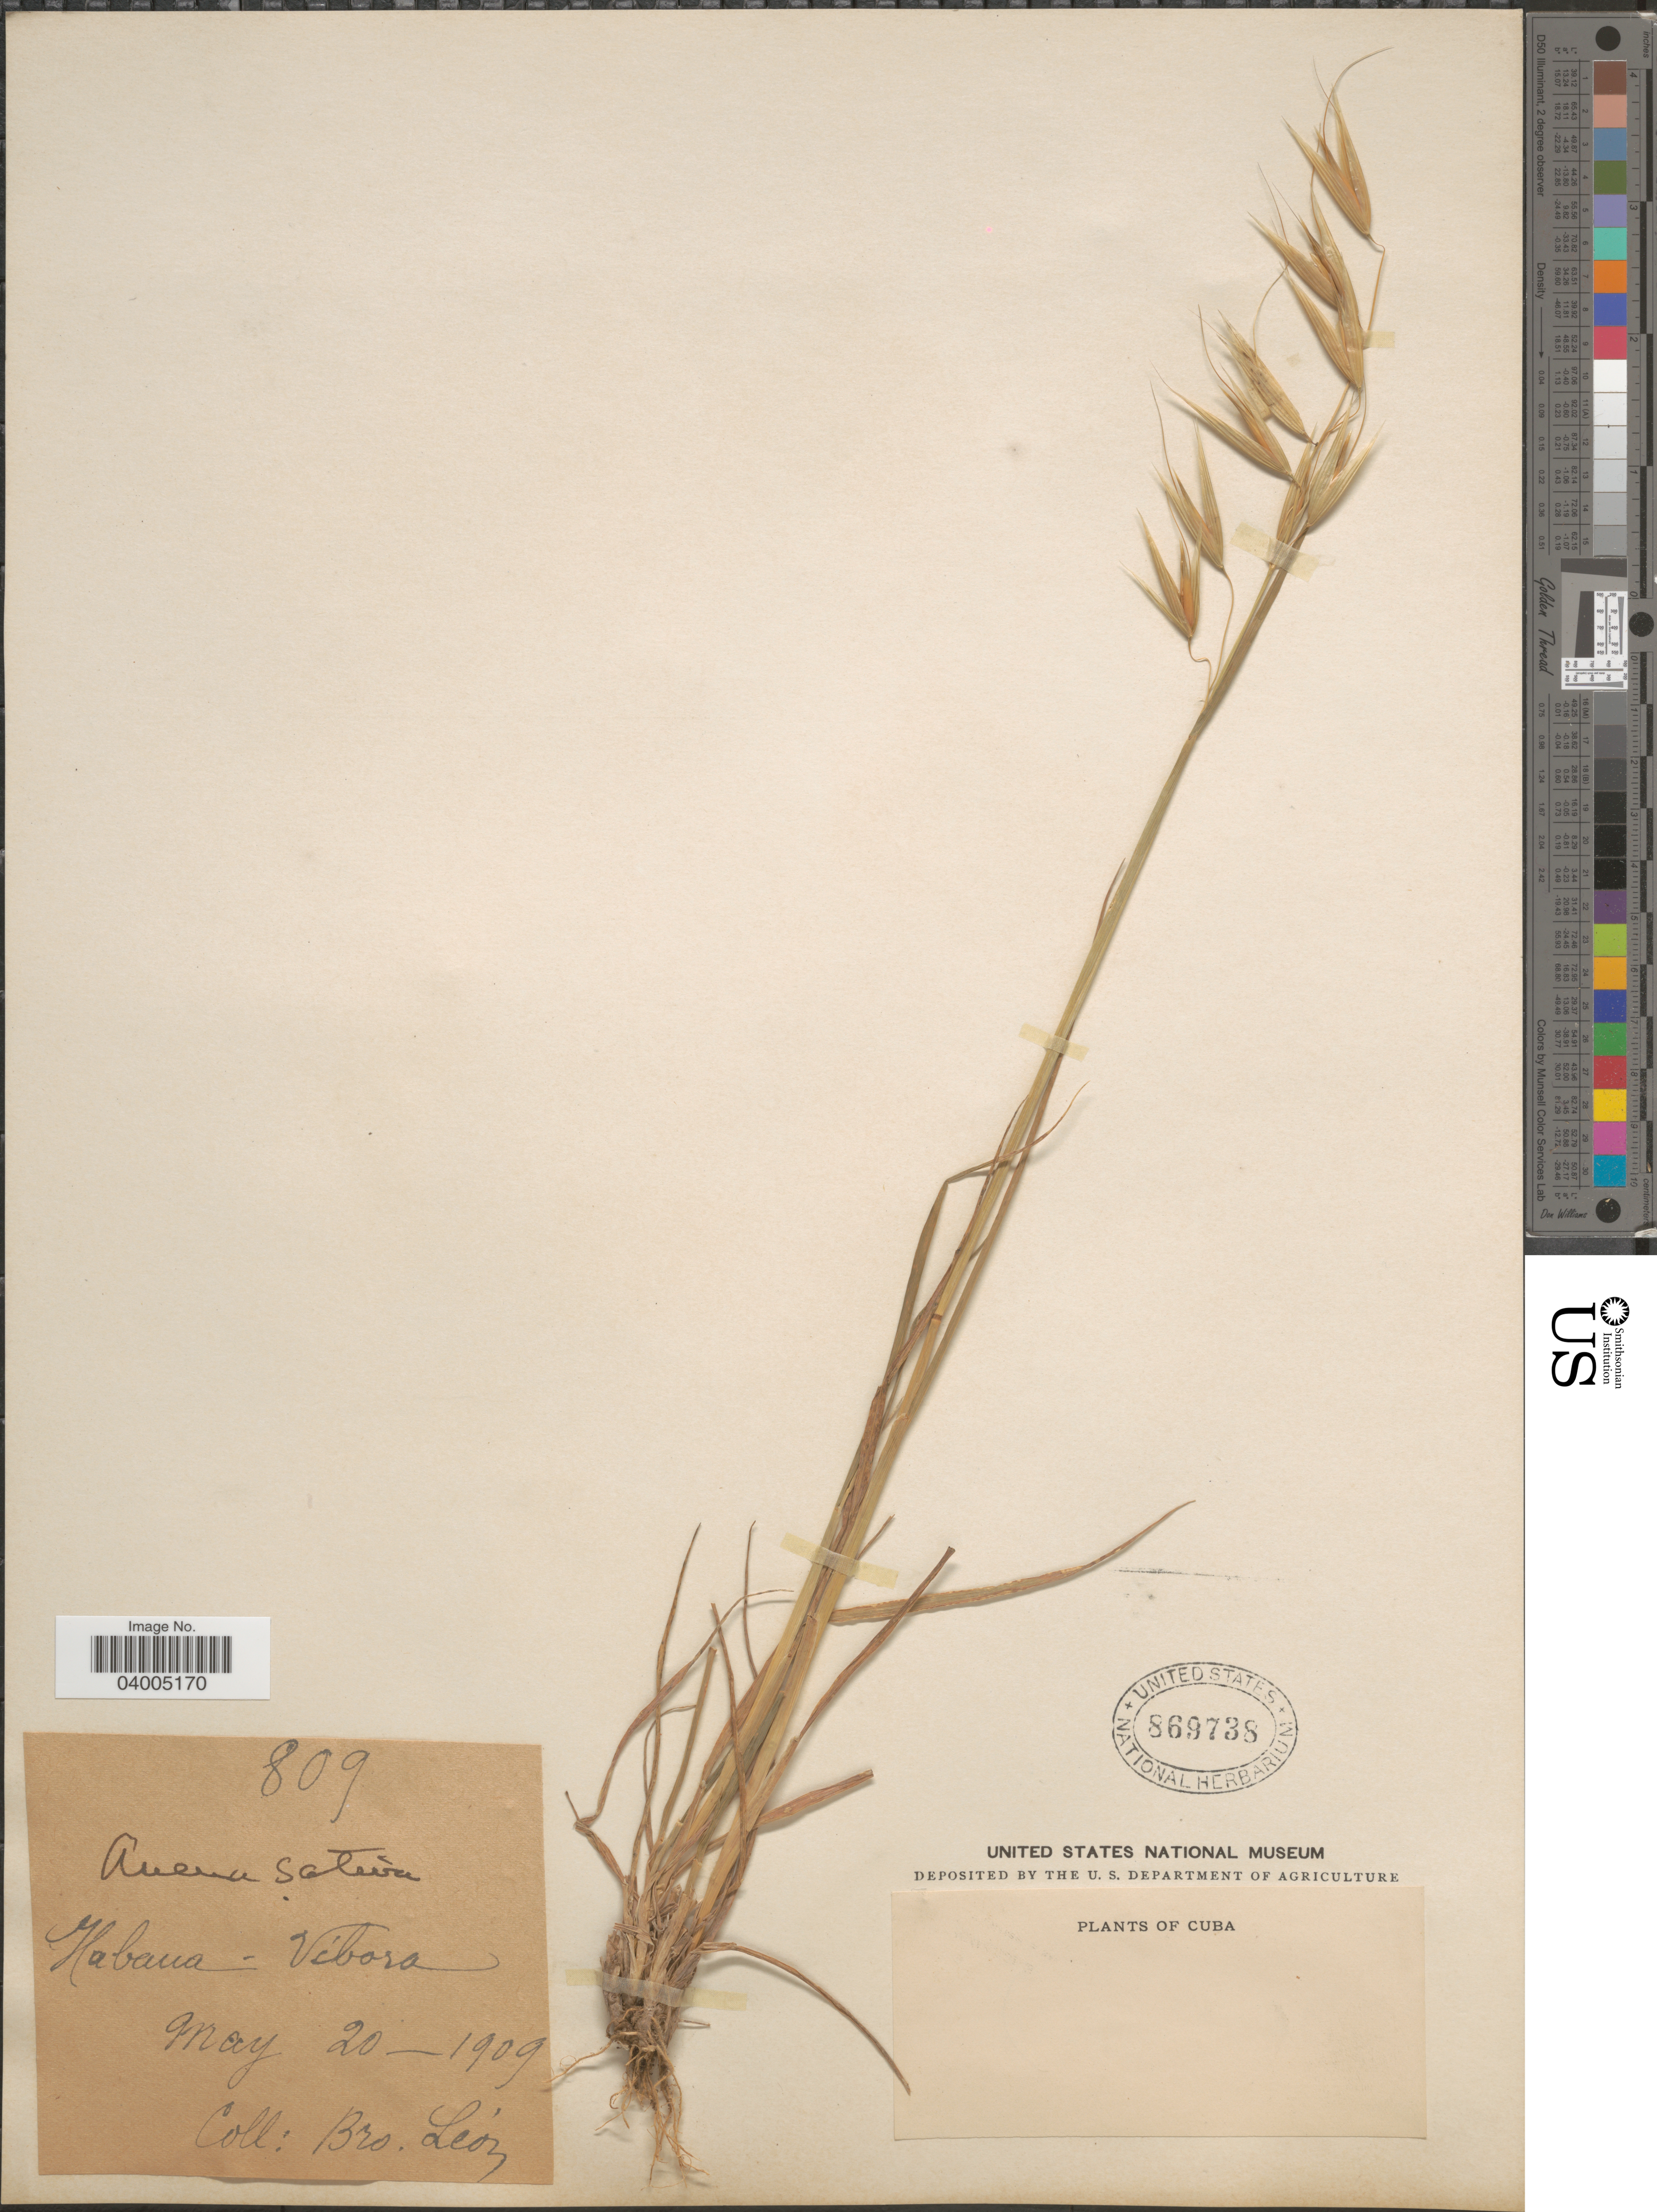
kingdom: Plantae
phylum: Tracheophyta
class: Liliopsida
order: Poales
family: Poaceae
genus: Avena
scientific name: Avena sativa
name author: L.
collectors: Bro. León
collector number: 809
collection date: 1909-05-20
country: Cuba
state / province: La Habana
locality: Vibora.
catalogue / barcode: US 869738